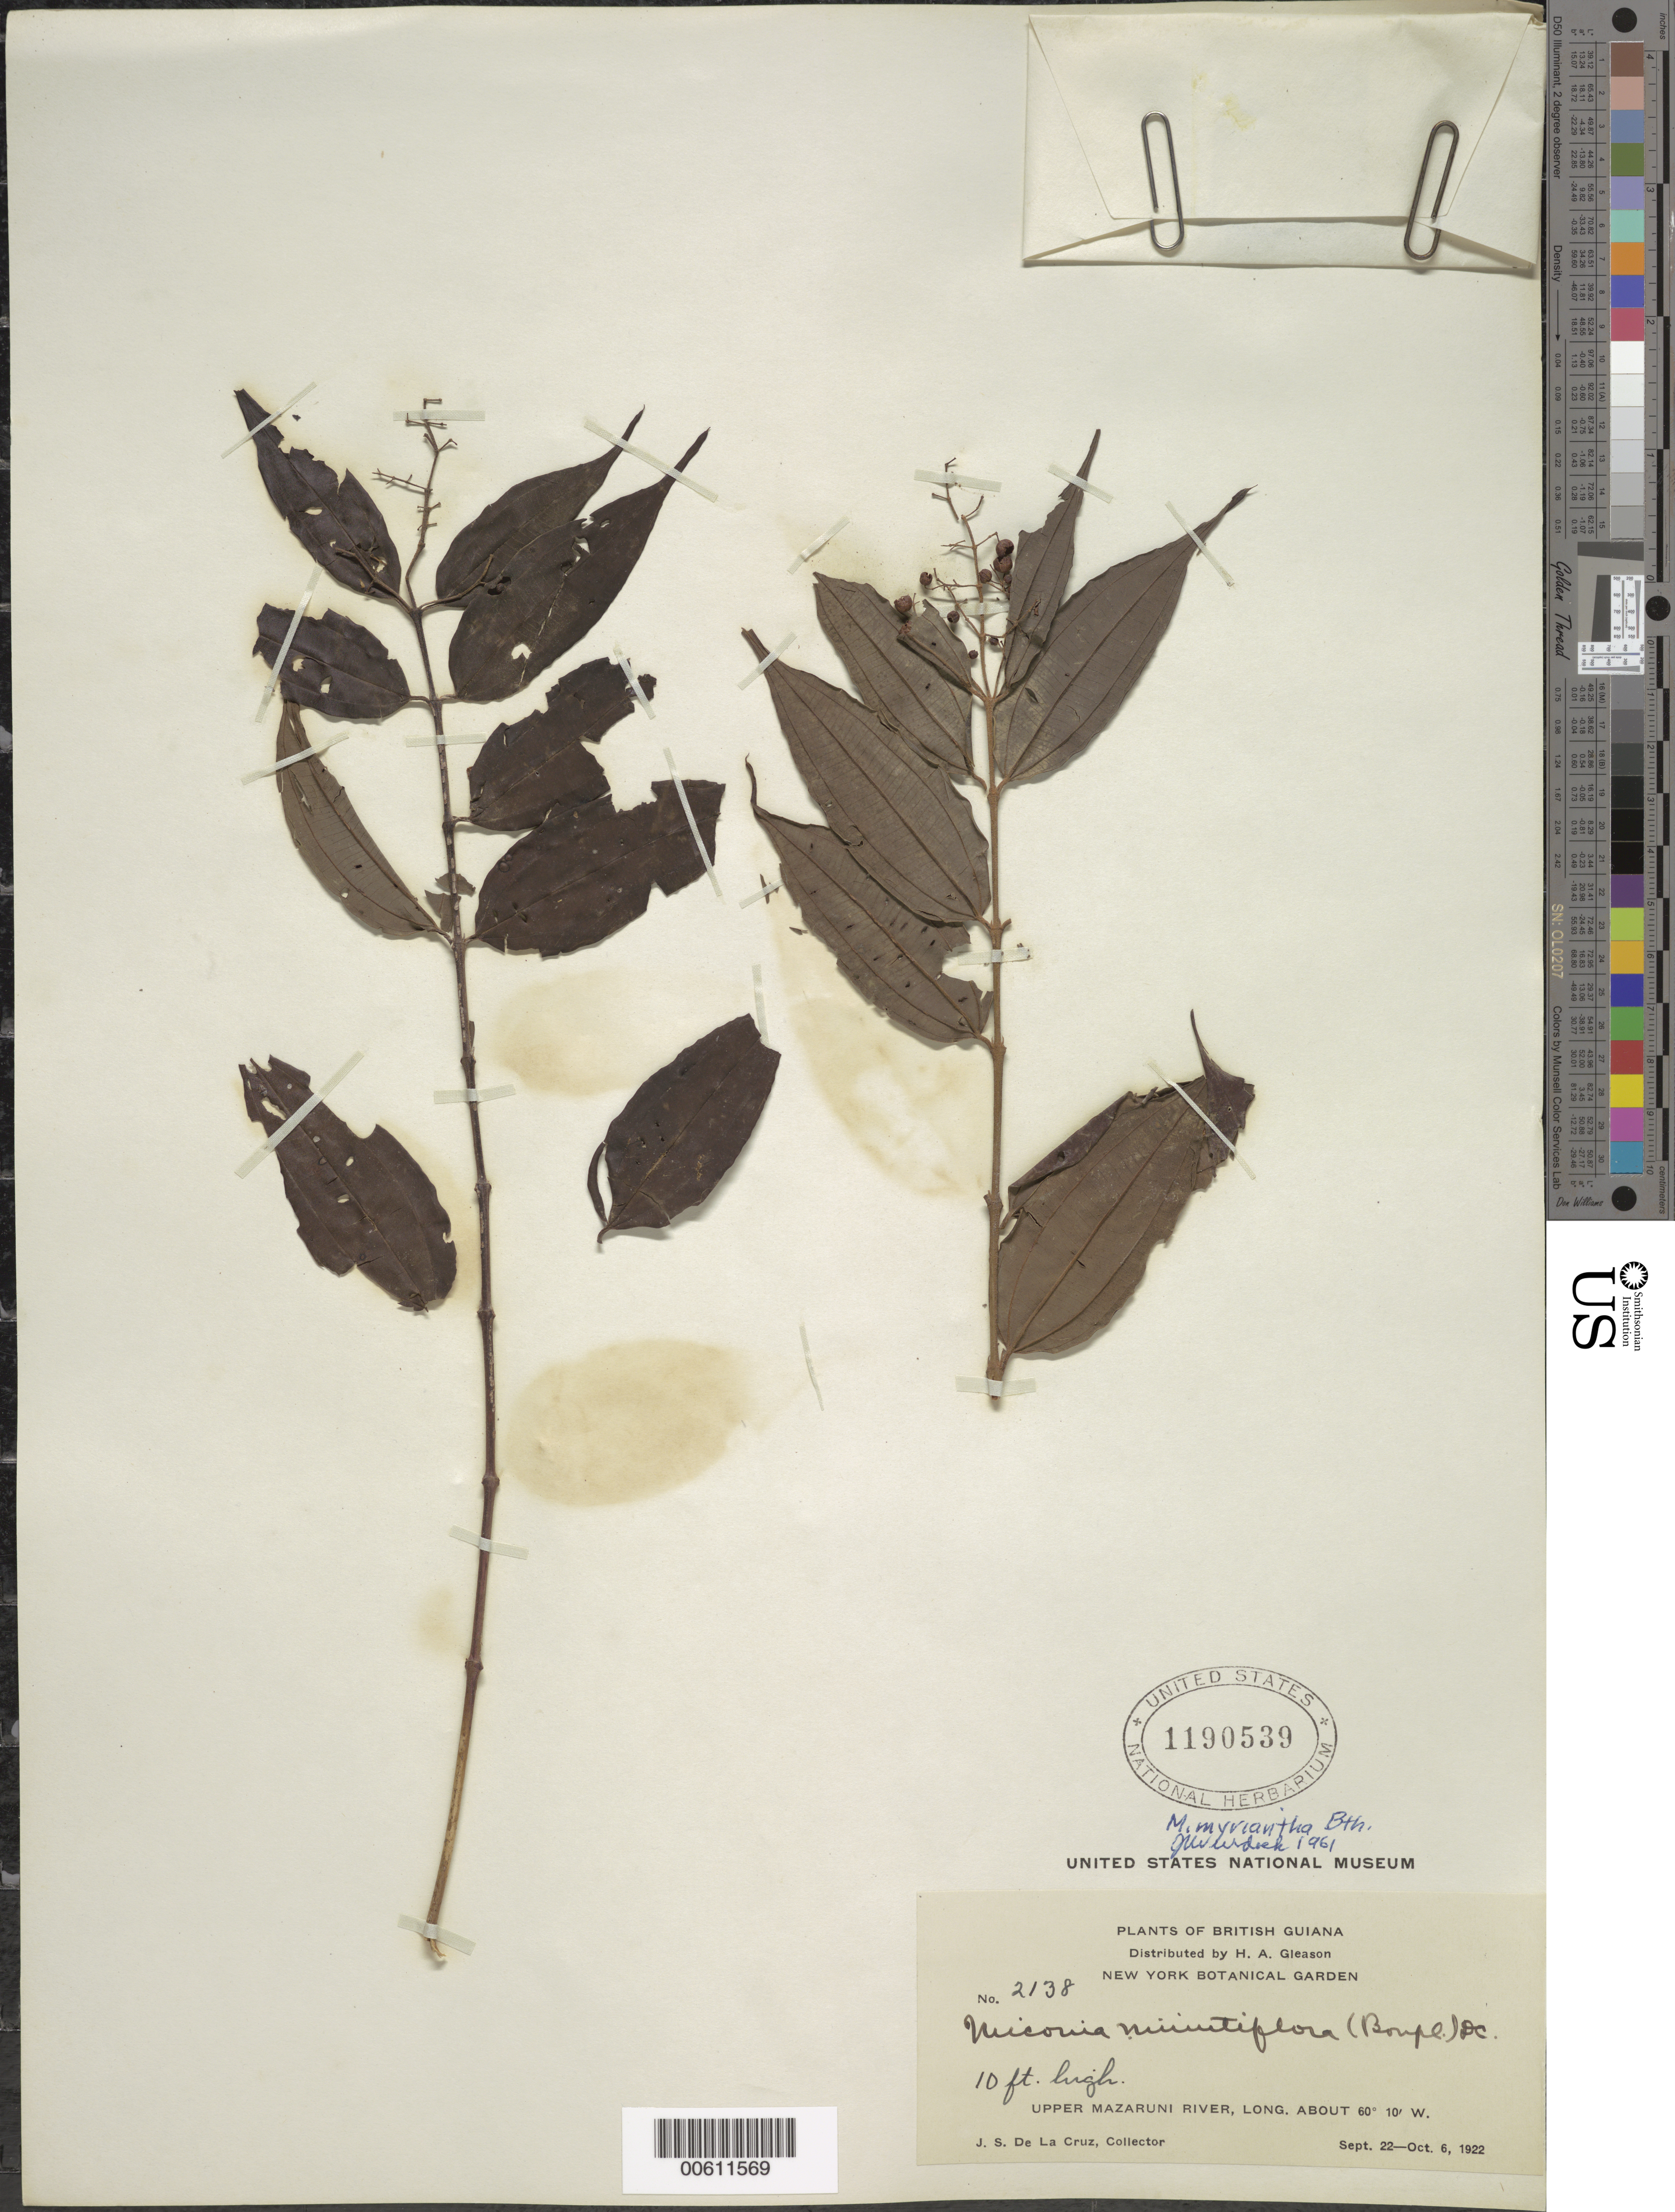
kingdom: Plantae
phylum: Tracheophyta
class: Magnoliopsida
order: Myrtales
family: Melastomataceae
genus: Miconia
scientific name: Miconia myriantha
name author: Benth.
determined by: Wurdack, John J., (US), US (UNITED STATES)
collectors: J. S. de la Cruz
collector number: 2138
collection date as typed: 22-Sep-22 to 6-Oct-22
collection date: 1922-09-22/1922-10-06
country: Guyana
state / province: Cuyuni-Mazaruni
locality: Upper Mazaruni R.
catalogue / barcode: US 1190539